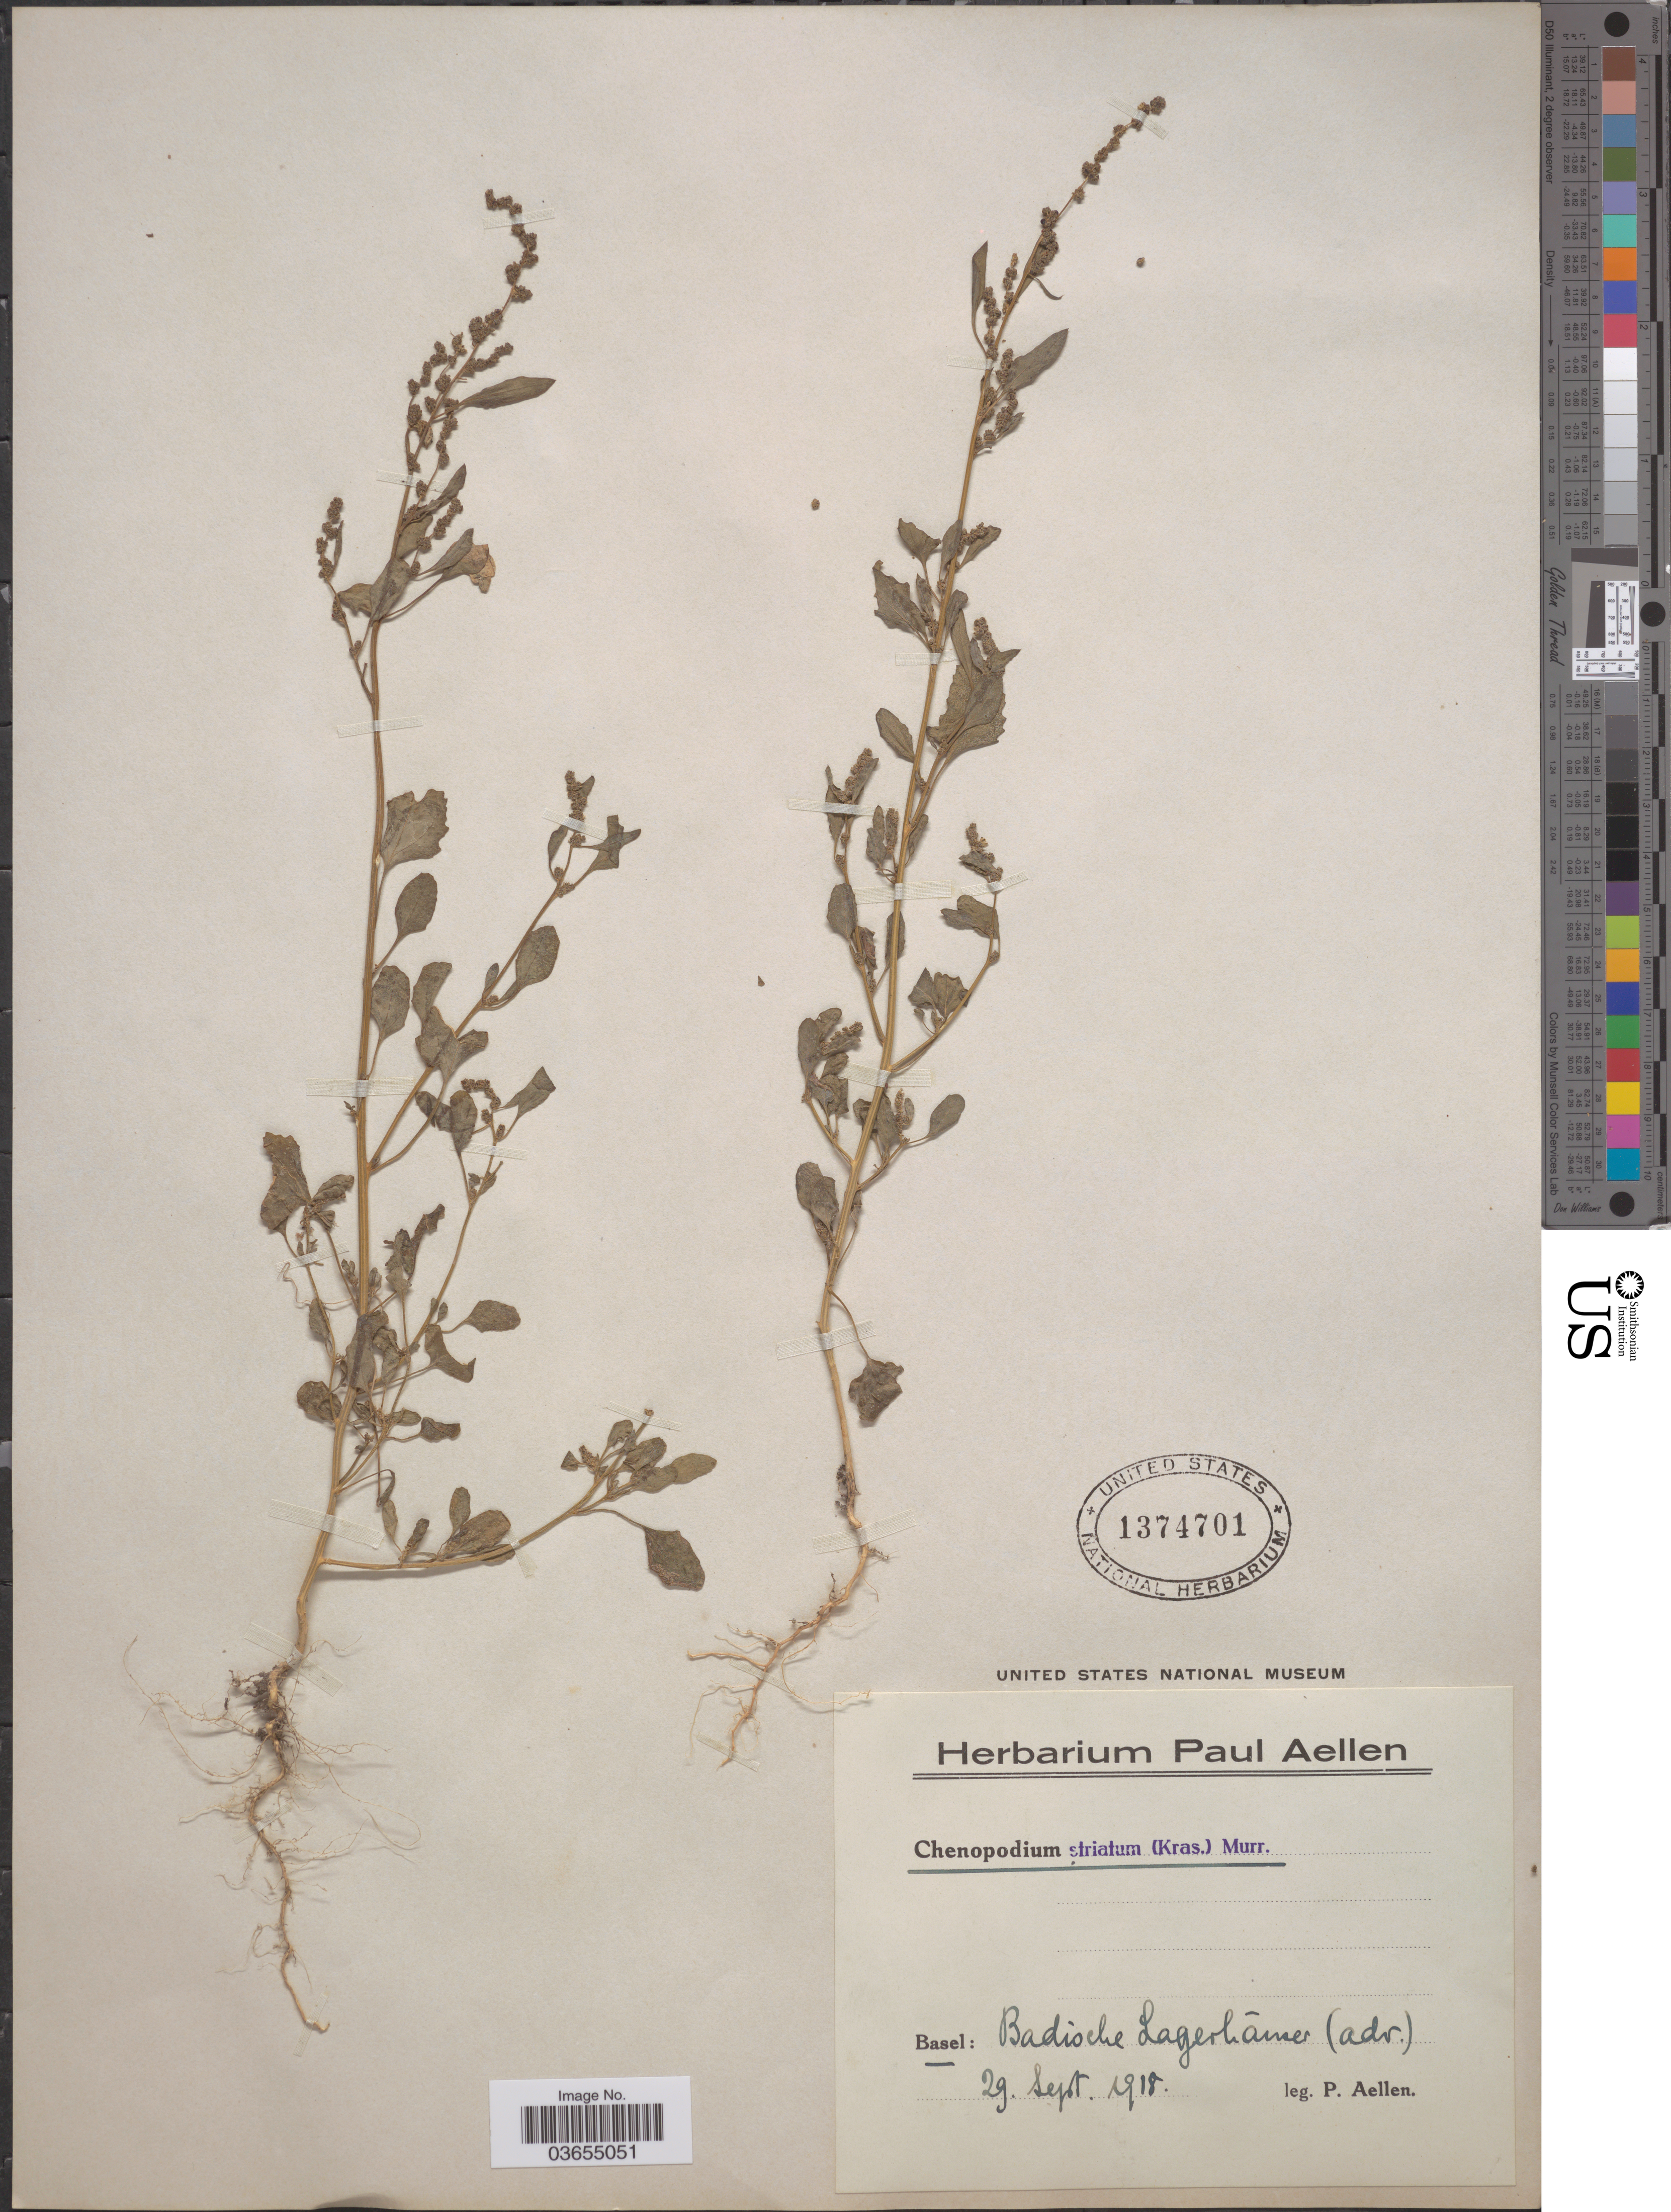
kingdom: Plantae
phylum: Tracheophyta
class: Magnoliopsida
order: Caryophyllales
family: Amaranthaceae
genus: Chenopodium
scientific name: Chenopodium striatum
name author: (Krasan) Murr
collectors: P. Aellen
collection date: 1918-09-29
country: Switzerland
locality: Basel: Badische Lagerháuser (adv.).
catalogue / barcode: US 1374701